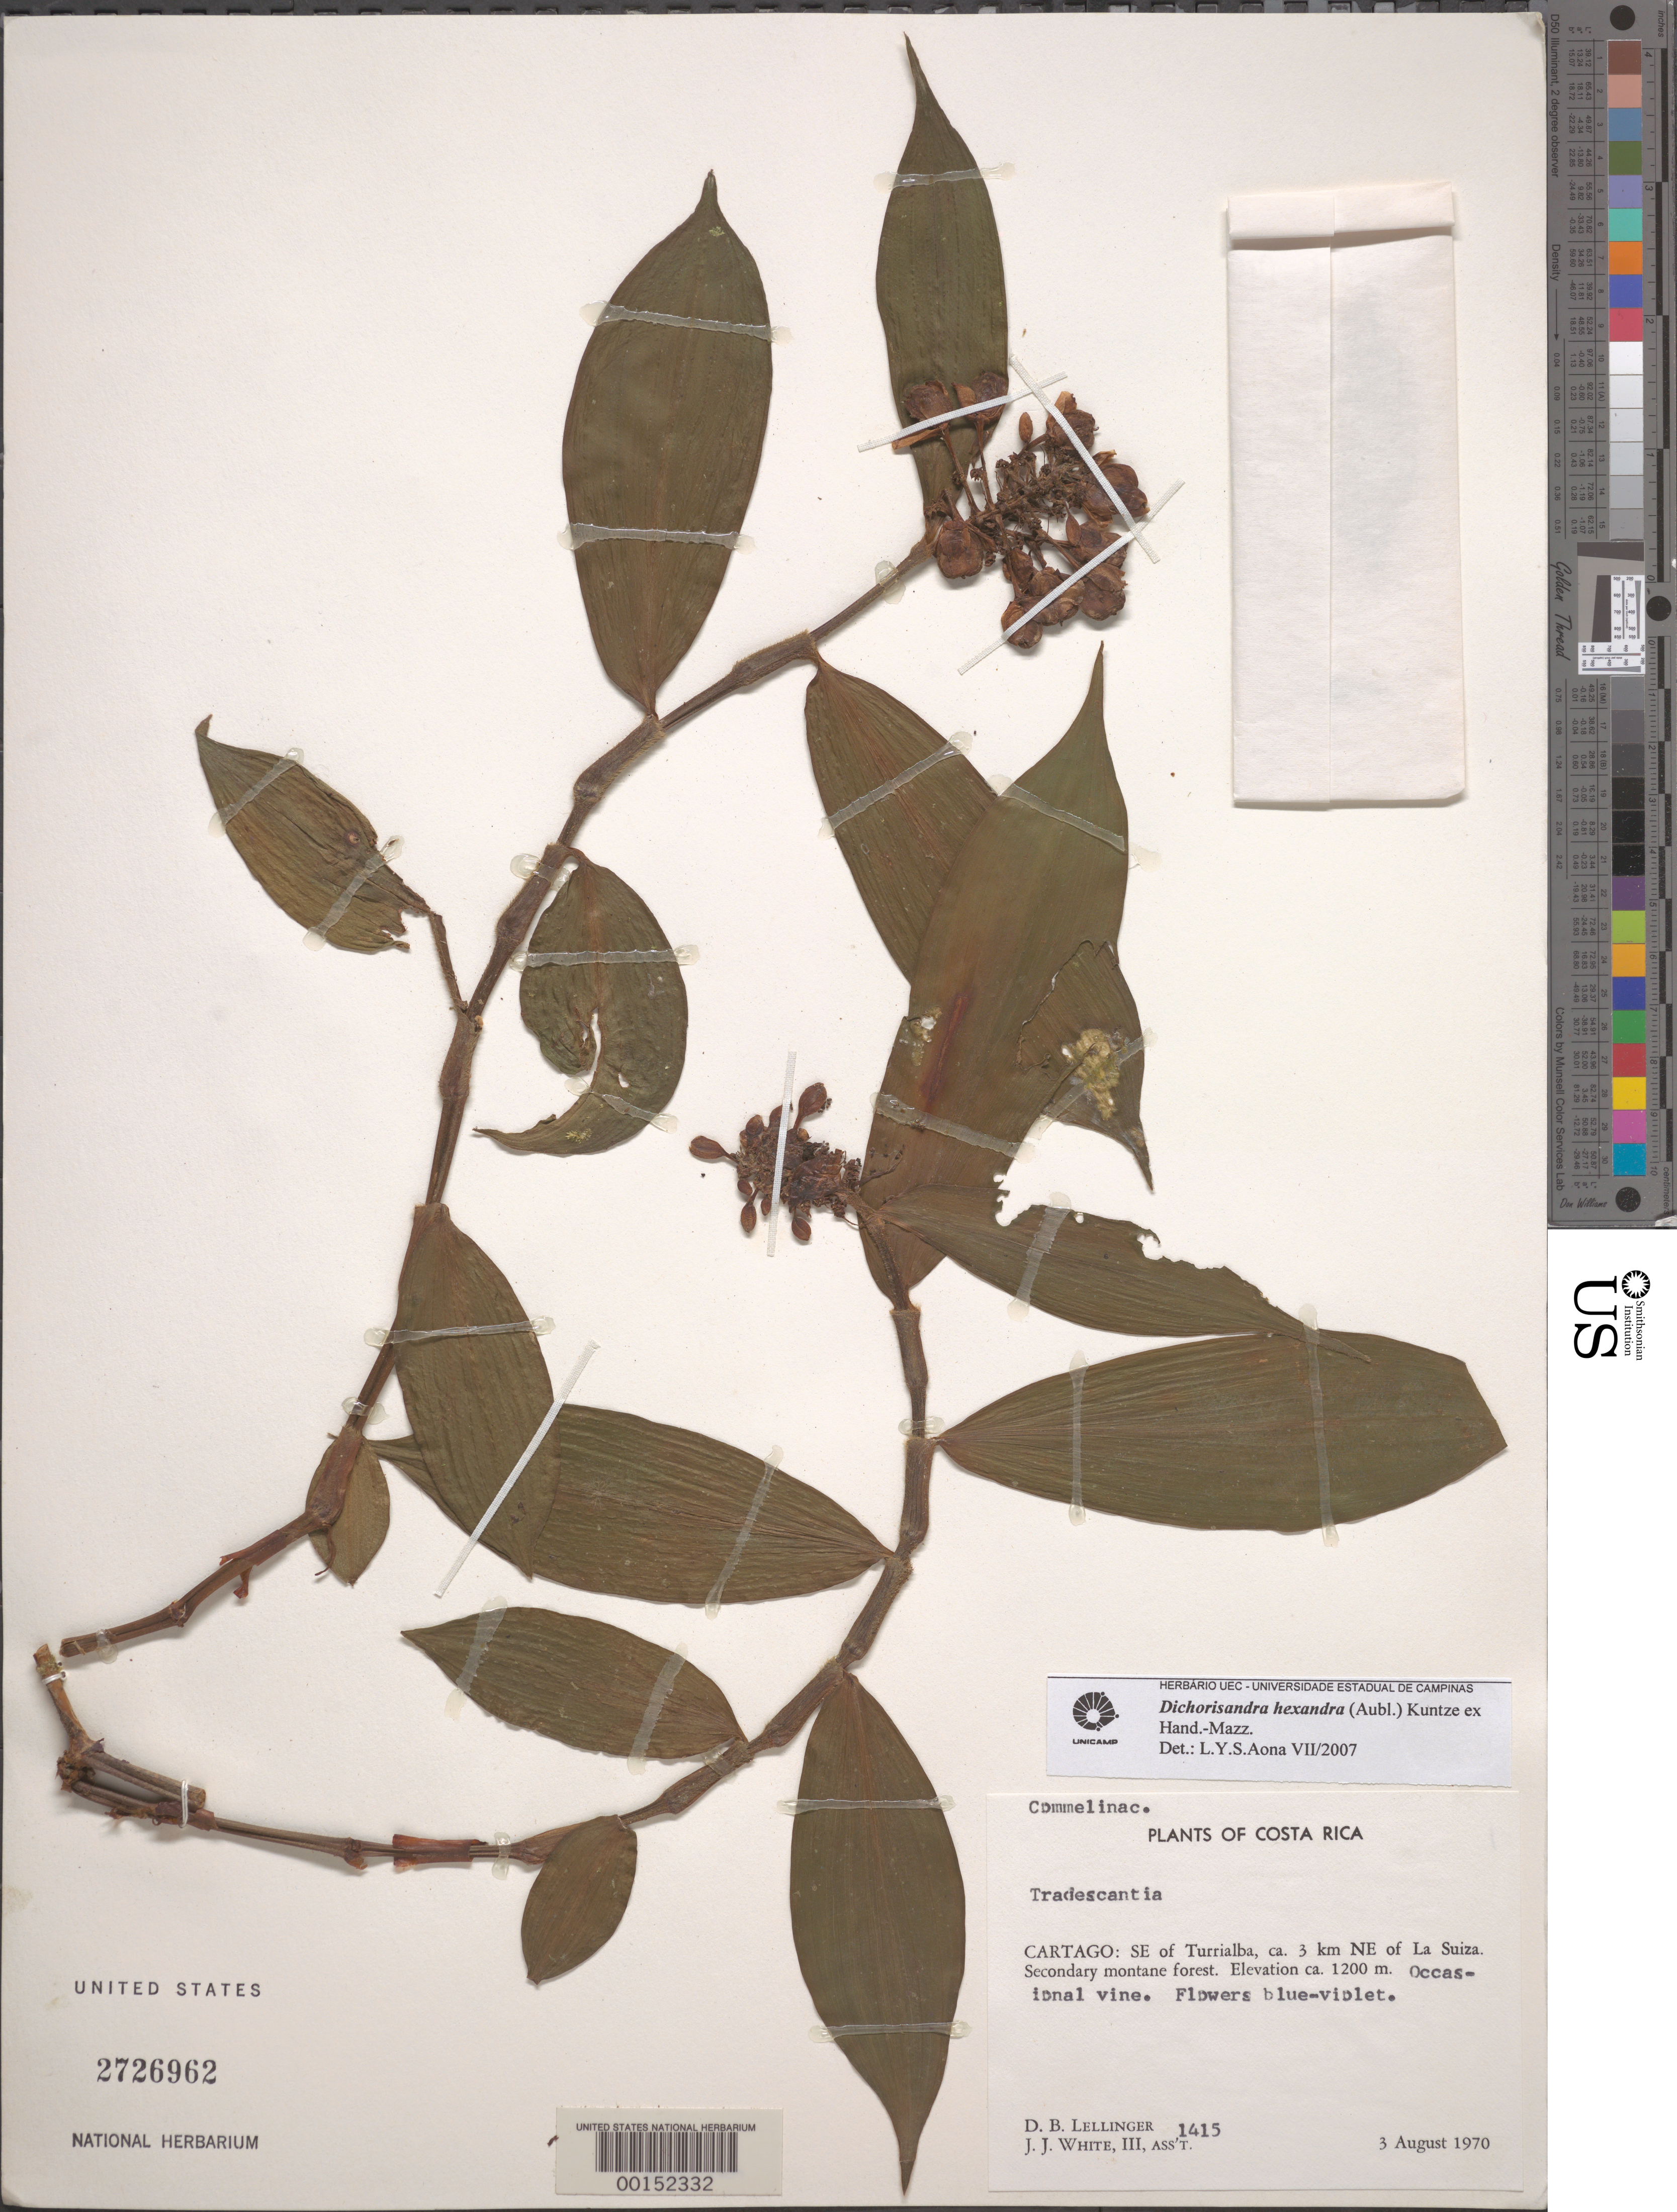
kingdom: Plantae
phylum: Tracheophyta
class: Liliopsida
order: Commelinales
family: Commelinaceae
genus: Dichorisandra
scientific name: Dichorisandra hexandra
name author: (Aubl.) Standl.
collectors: D. B. Lellinger & J. J. White III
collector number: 1415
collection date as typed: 03 Aug 1970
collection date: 1970-08-03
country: Costa Rica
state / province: Cartago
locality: SE of Turrialba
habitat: Secondary montane forest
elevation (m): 1200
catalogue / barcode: US 2726962